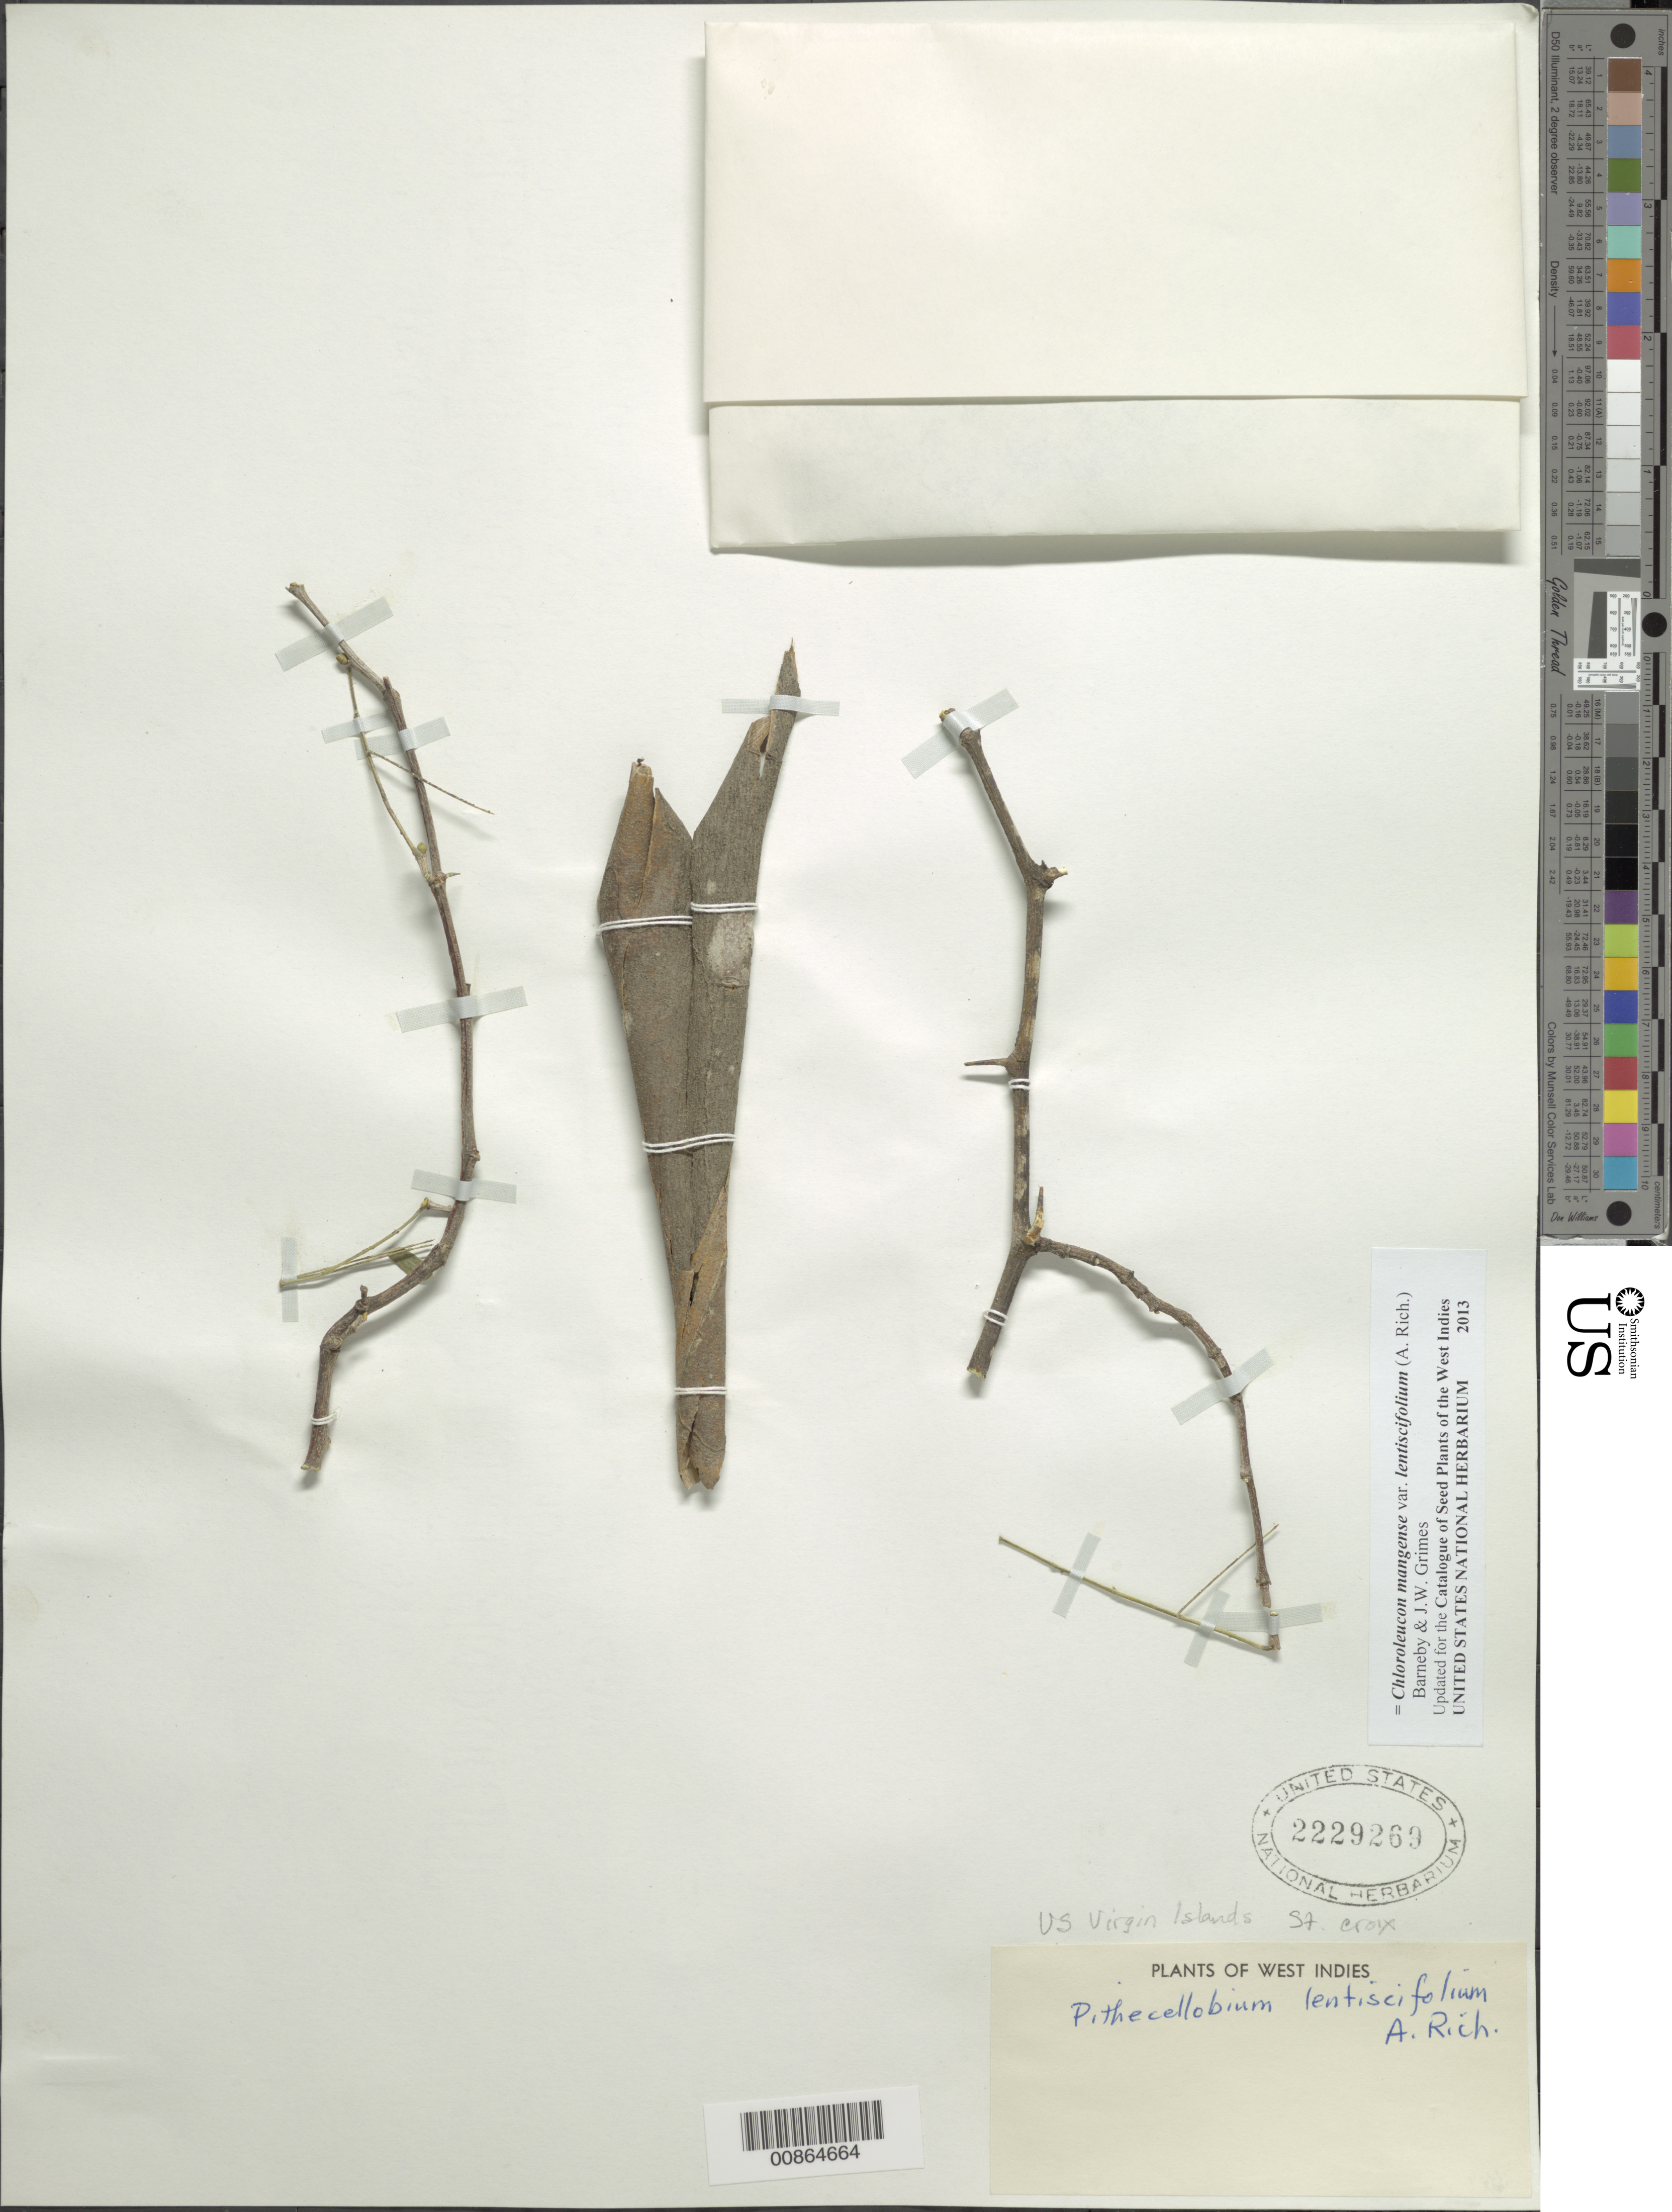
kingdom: Plantae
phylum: Tracheophyta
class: Magnoliopsida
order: Fabales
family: Fabaceae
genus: Chloroleucon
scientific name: Chloroleucon mangense var. lentiscifolium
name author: (A. Rich.) Barneby & J.W. Grimes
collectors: A. Oakes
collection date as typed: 18 Dec 1958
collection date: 1958-12-18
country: U.S. Virgin Islands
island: St. Croix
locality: St. Croix.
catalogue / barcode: US 2229269